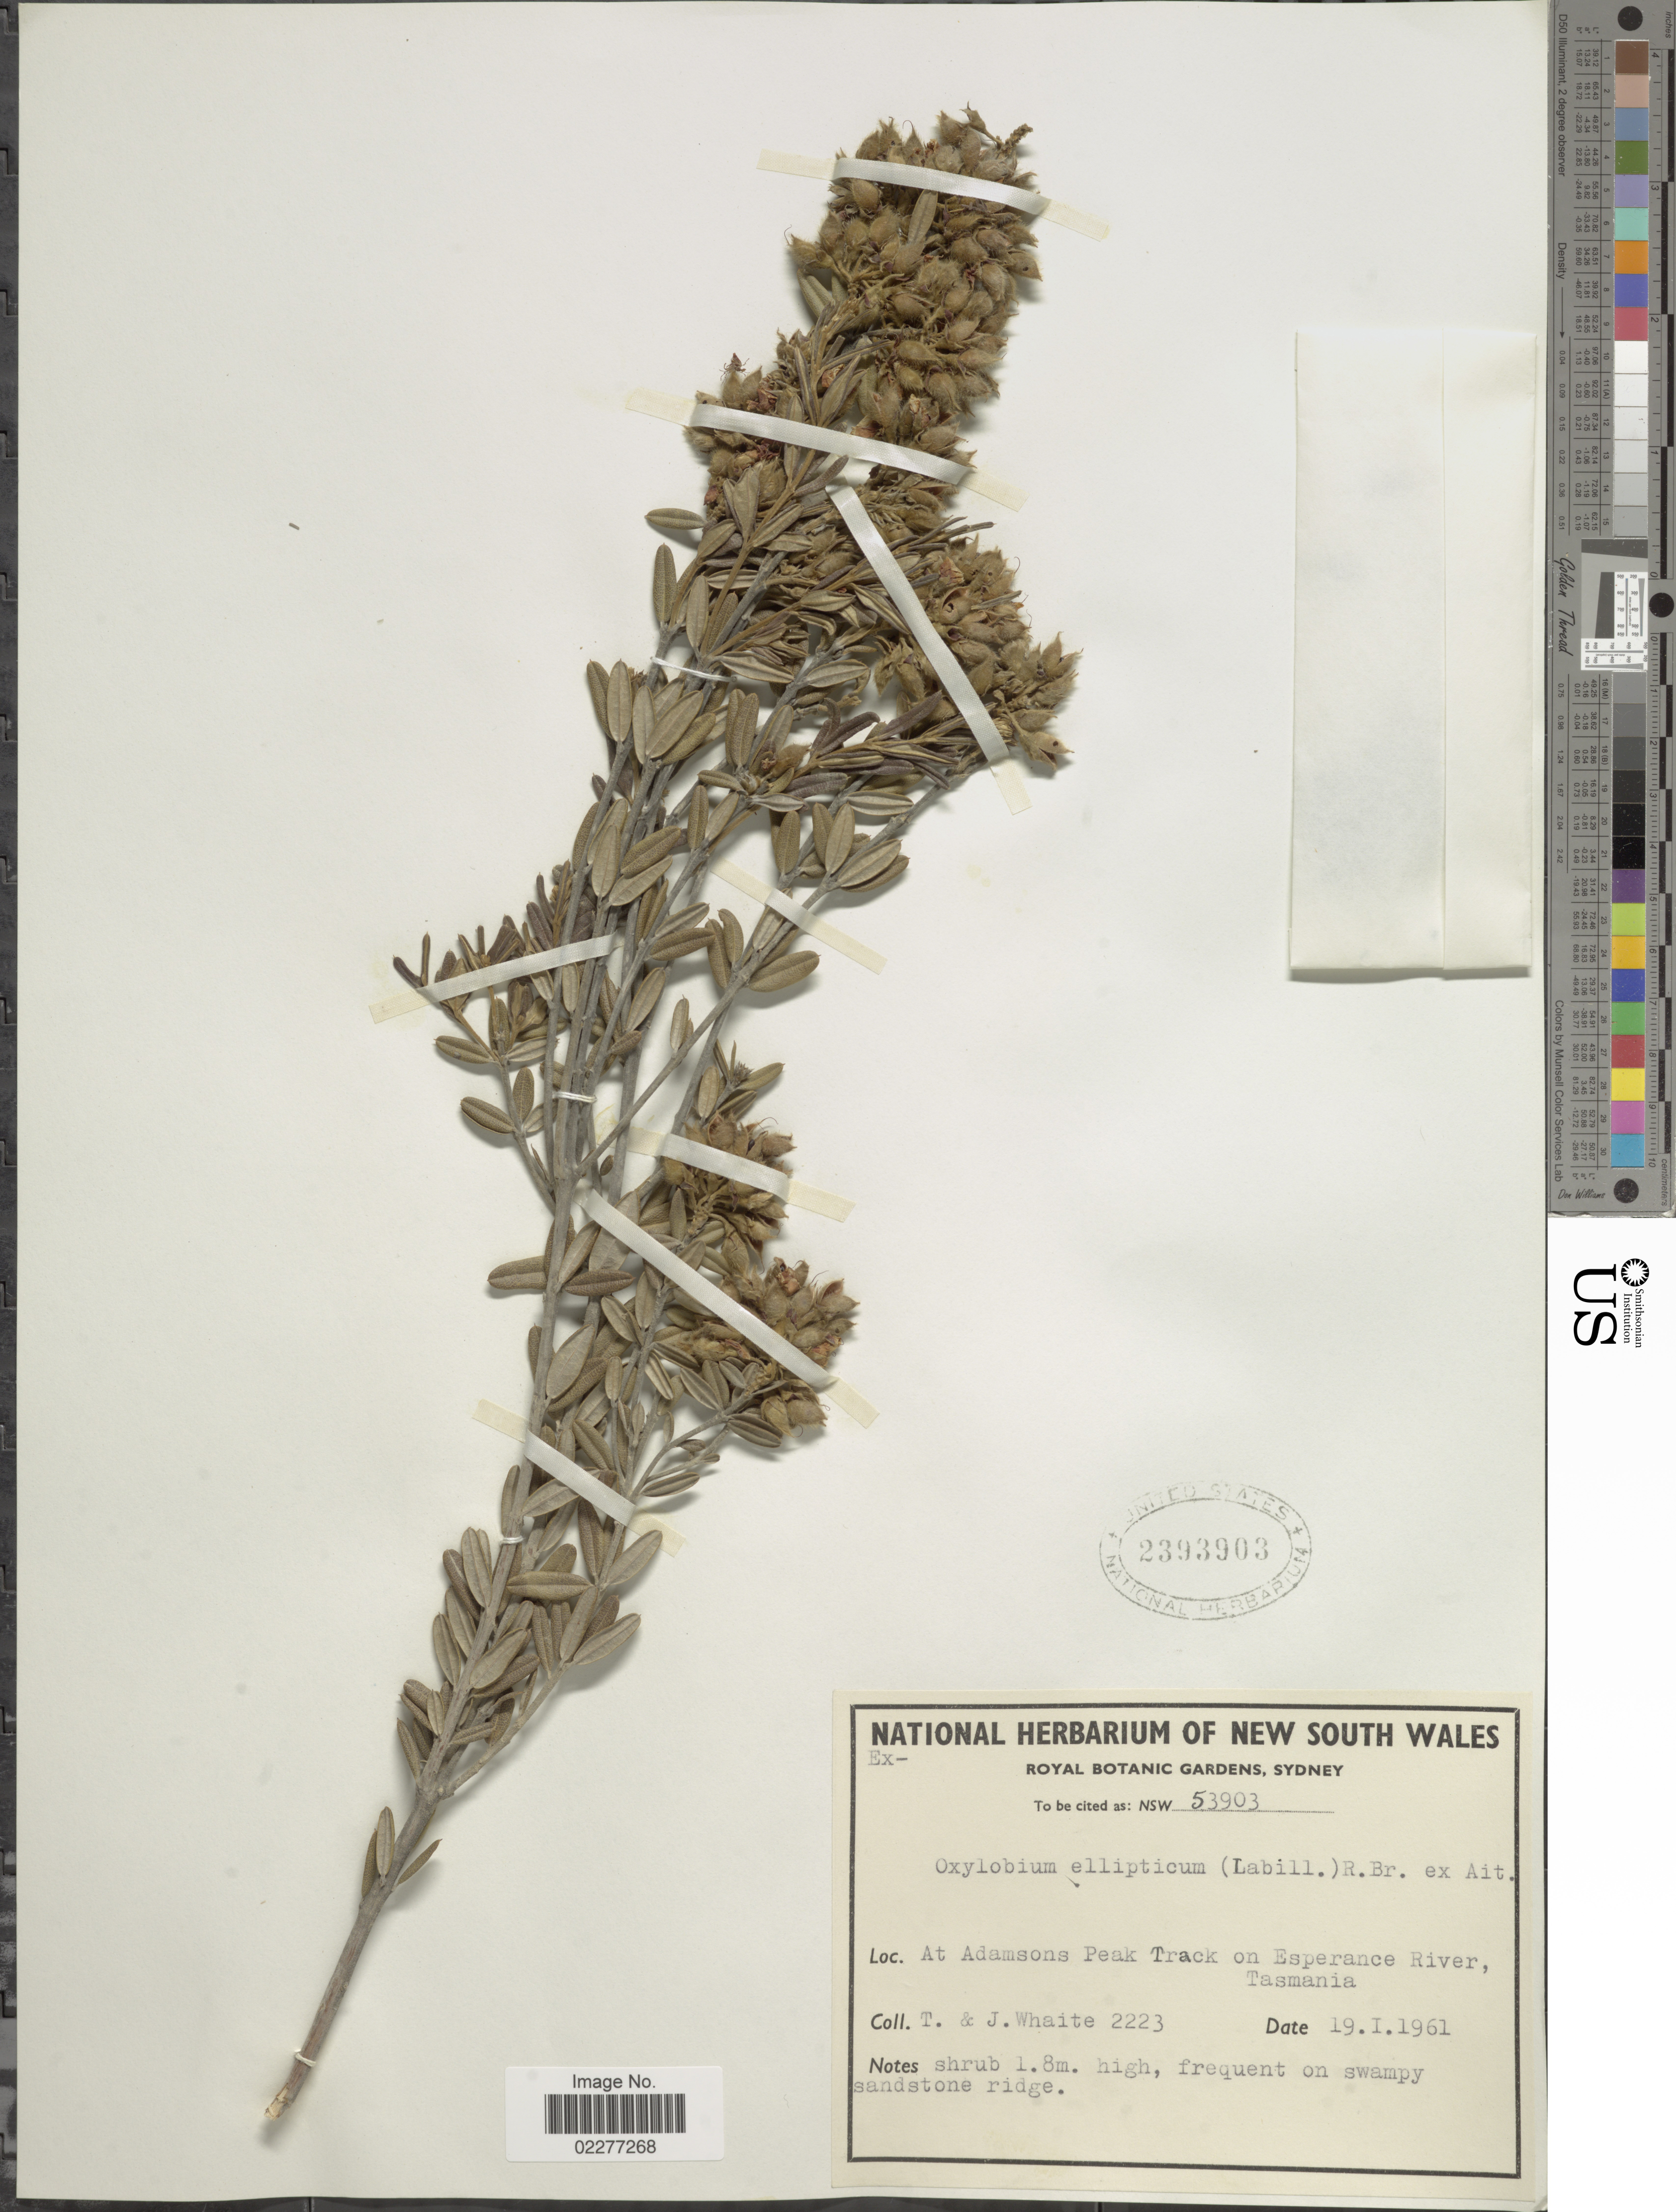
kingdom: Plantae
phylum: Tracheophyta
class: Magnoliopsida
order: Fabales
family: Fabaceae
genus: Oxylobium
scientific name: Oxylobium ellipticum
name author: (Vent.) R. Br.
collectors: T. Whaite & J. Whaite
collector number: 2223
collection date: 1961-01-19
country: Australia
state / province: Tasmania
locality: At Adamsons Peak Track on Esperance River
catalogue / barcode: US 2393903